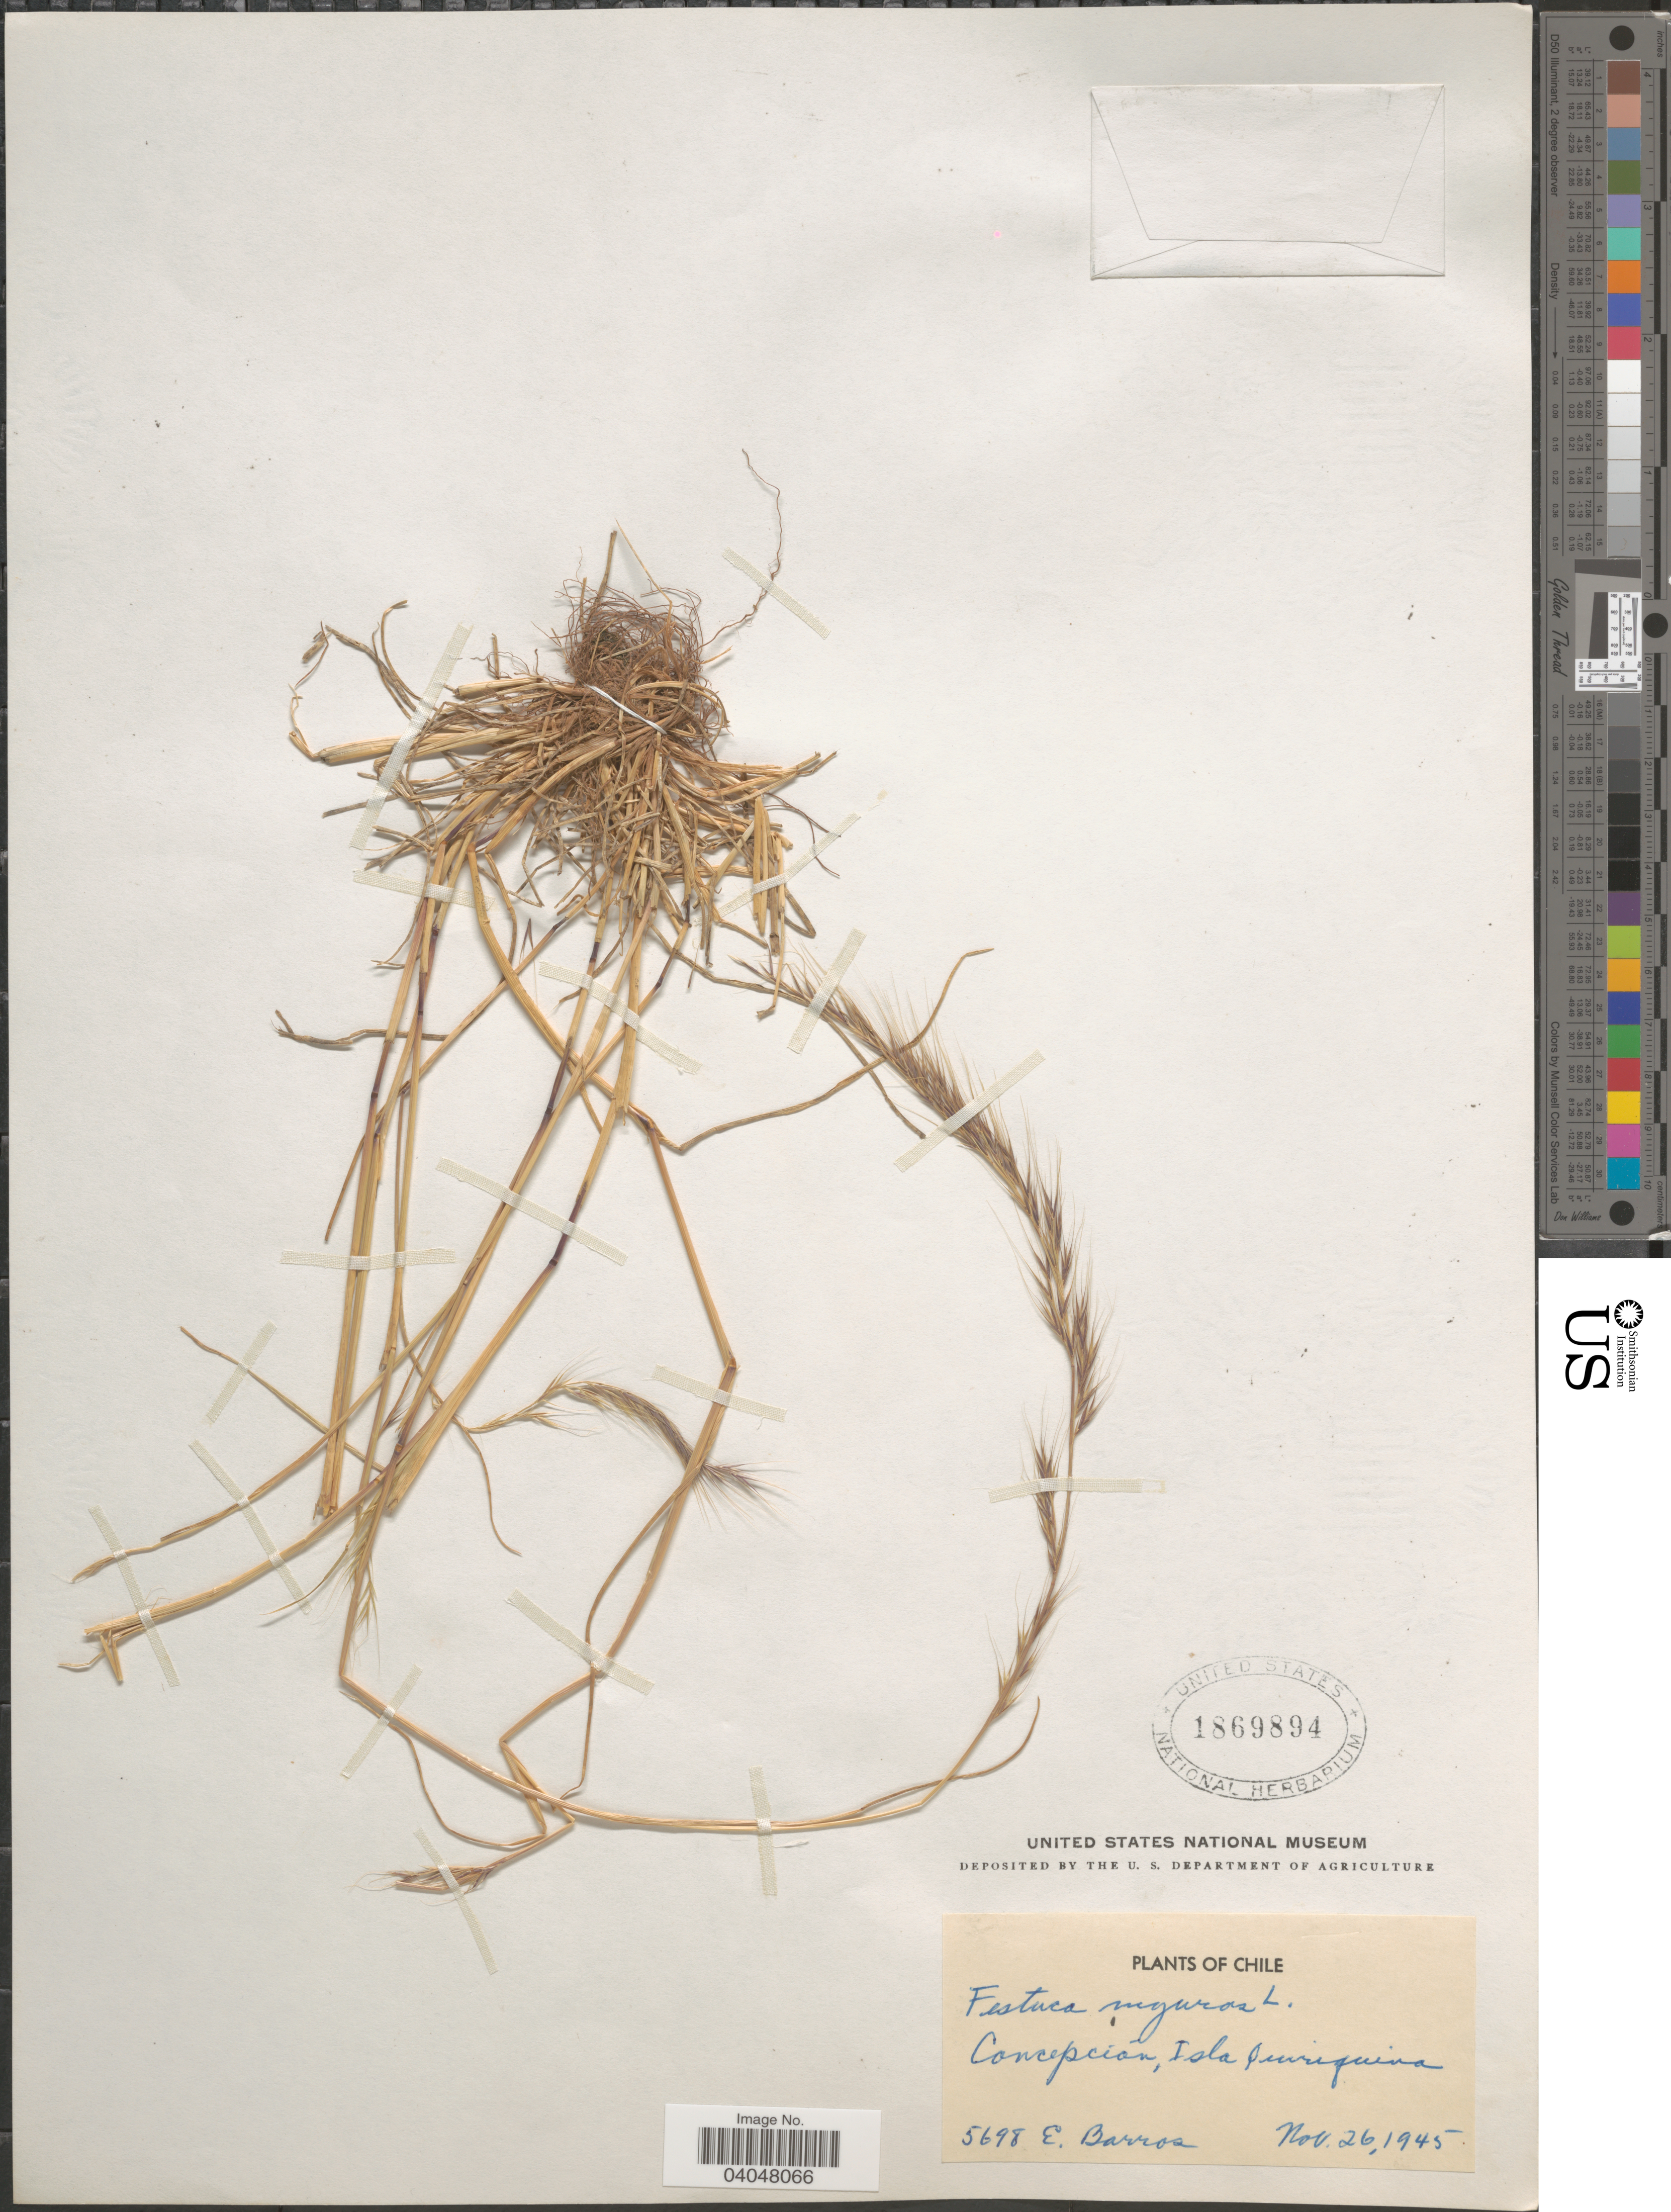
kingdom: Plantae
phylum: Tracheophyta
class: Liliopsida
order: Poales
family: Poaceae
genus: Festuca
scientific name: Festuca myuros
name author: L.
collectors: E. Barros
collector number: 5698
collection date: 1945-11-26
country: Chile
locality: Concepción, Isla Quiriquina.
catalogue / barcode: US 1869894